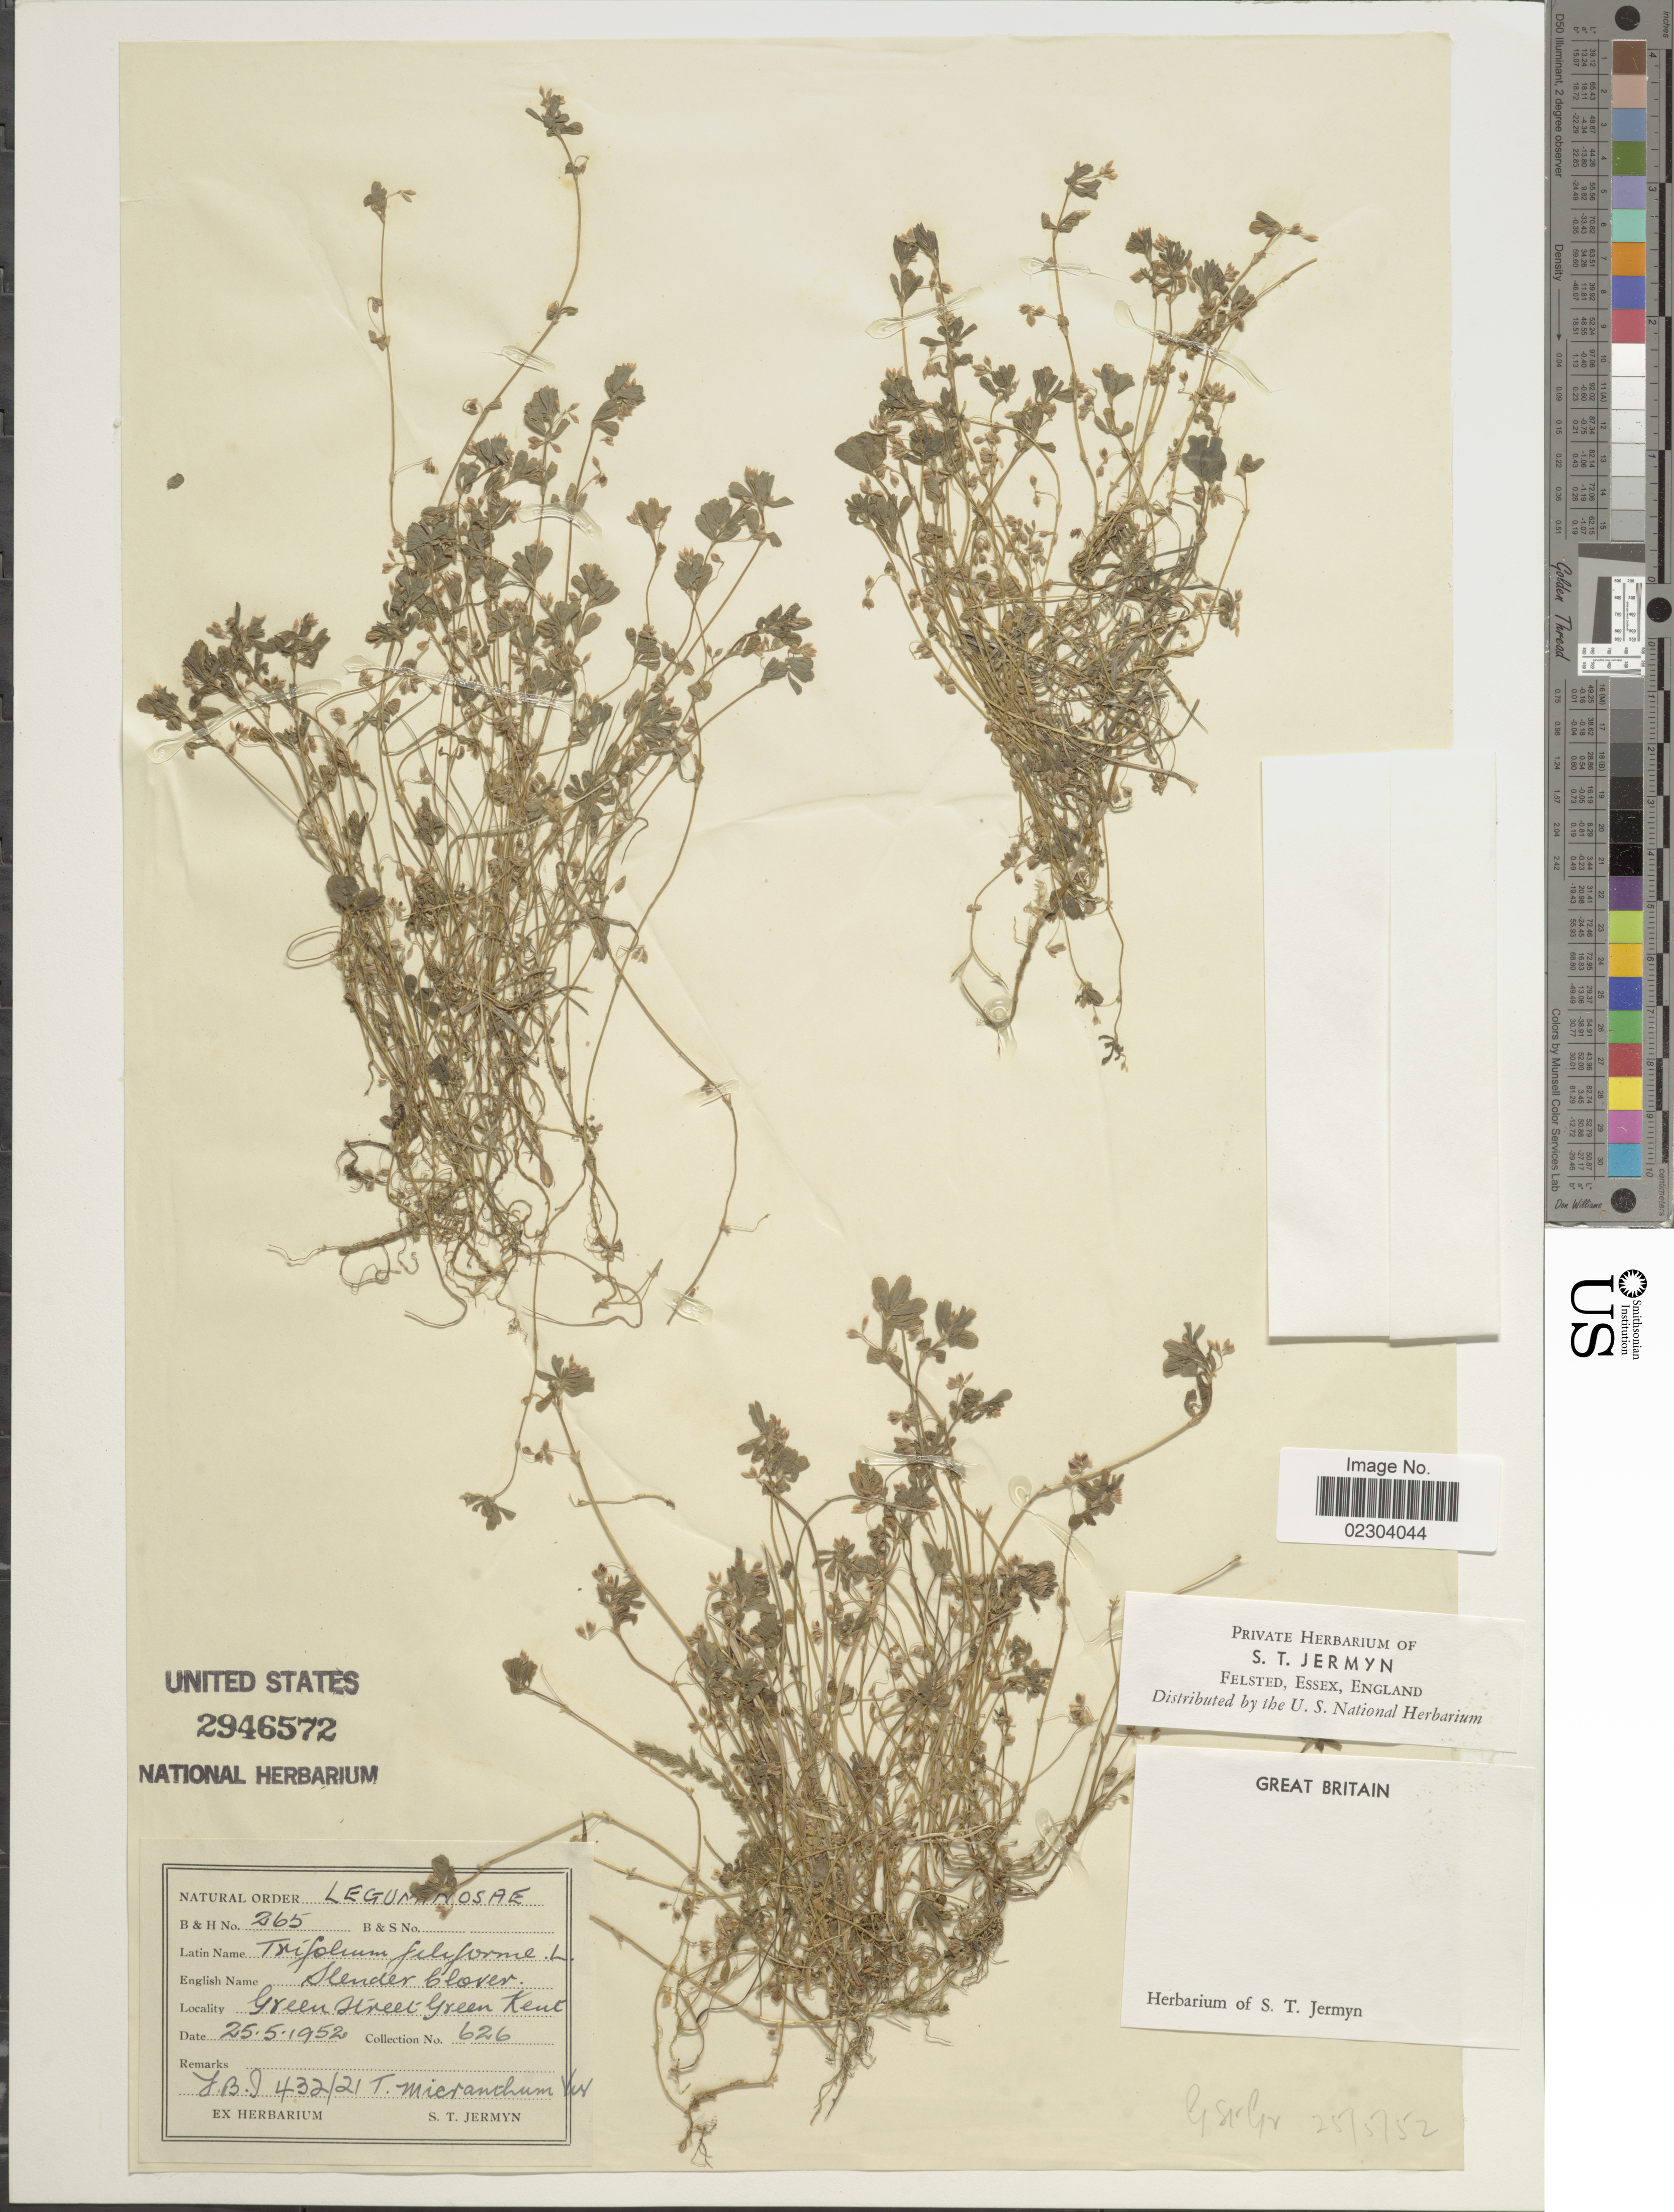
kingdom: Plantae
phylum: Tracheophyta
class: Magnoliopsida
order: Fabales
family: Fabaceae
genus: Trifolium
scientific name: Trifolium filiforme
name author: L.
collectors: ex herb. S. T. Jermyn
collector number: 265/626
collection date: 1952-05-25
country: United Kingdom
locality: Great Britain, Green Street Grent Kent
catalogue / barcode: US 2946572